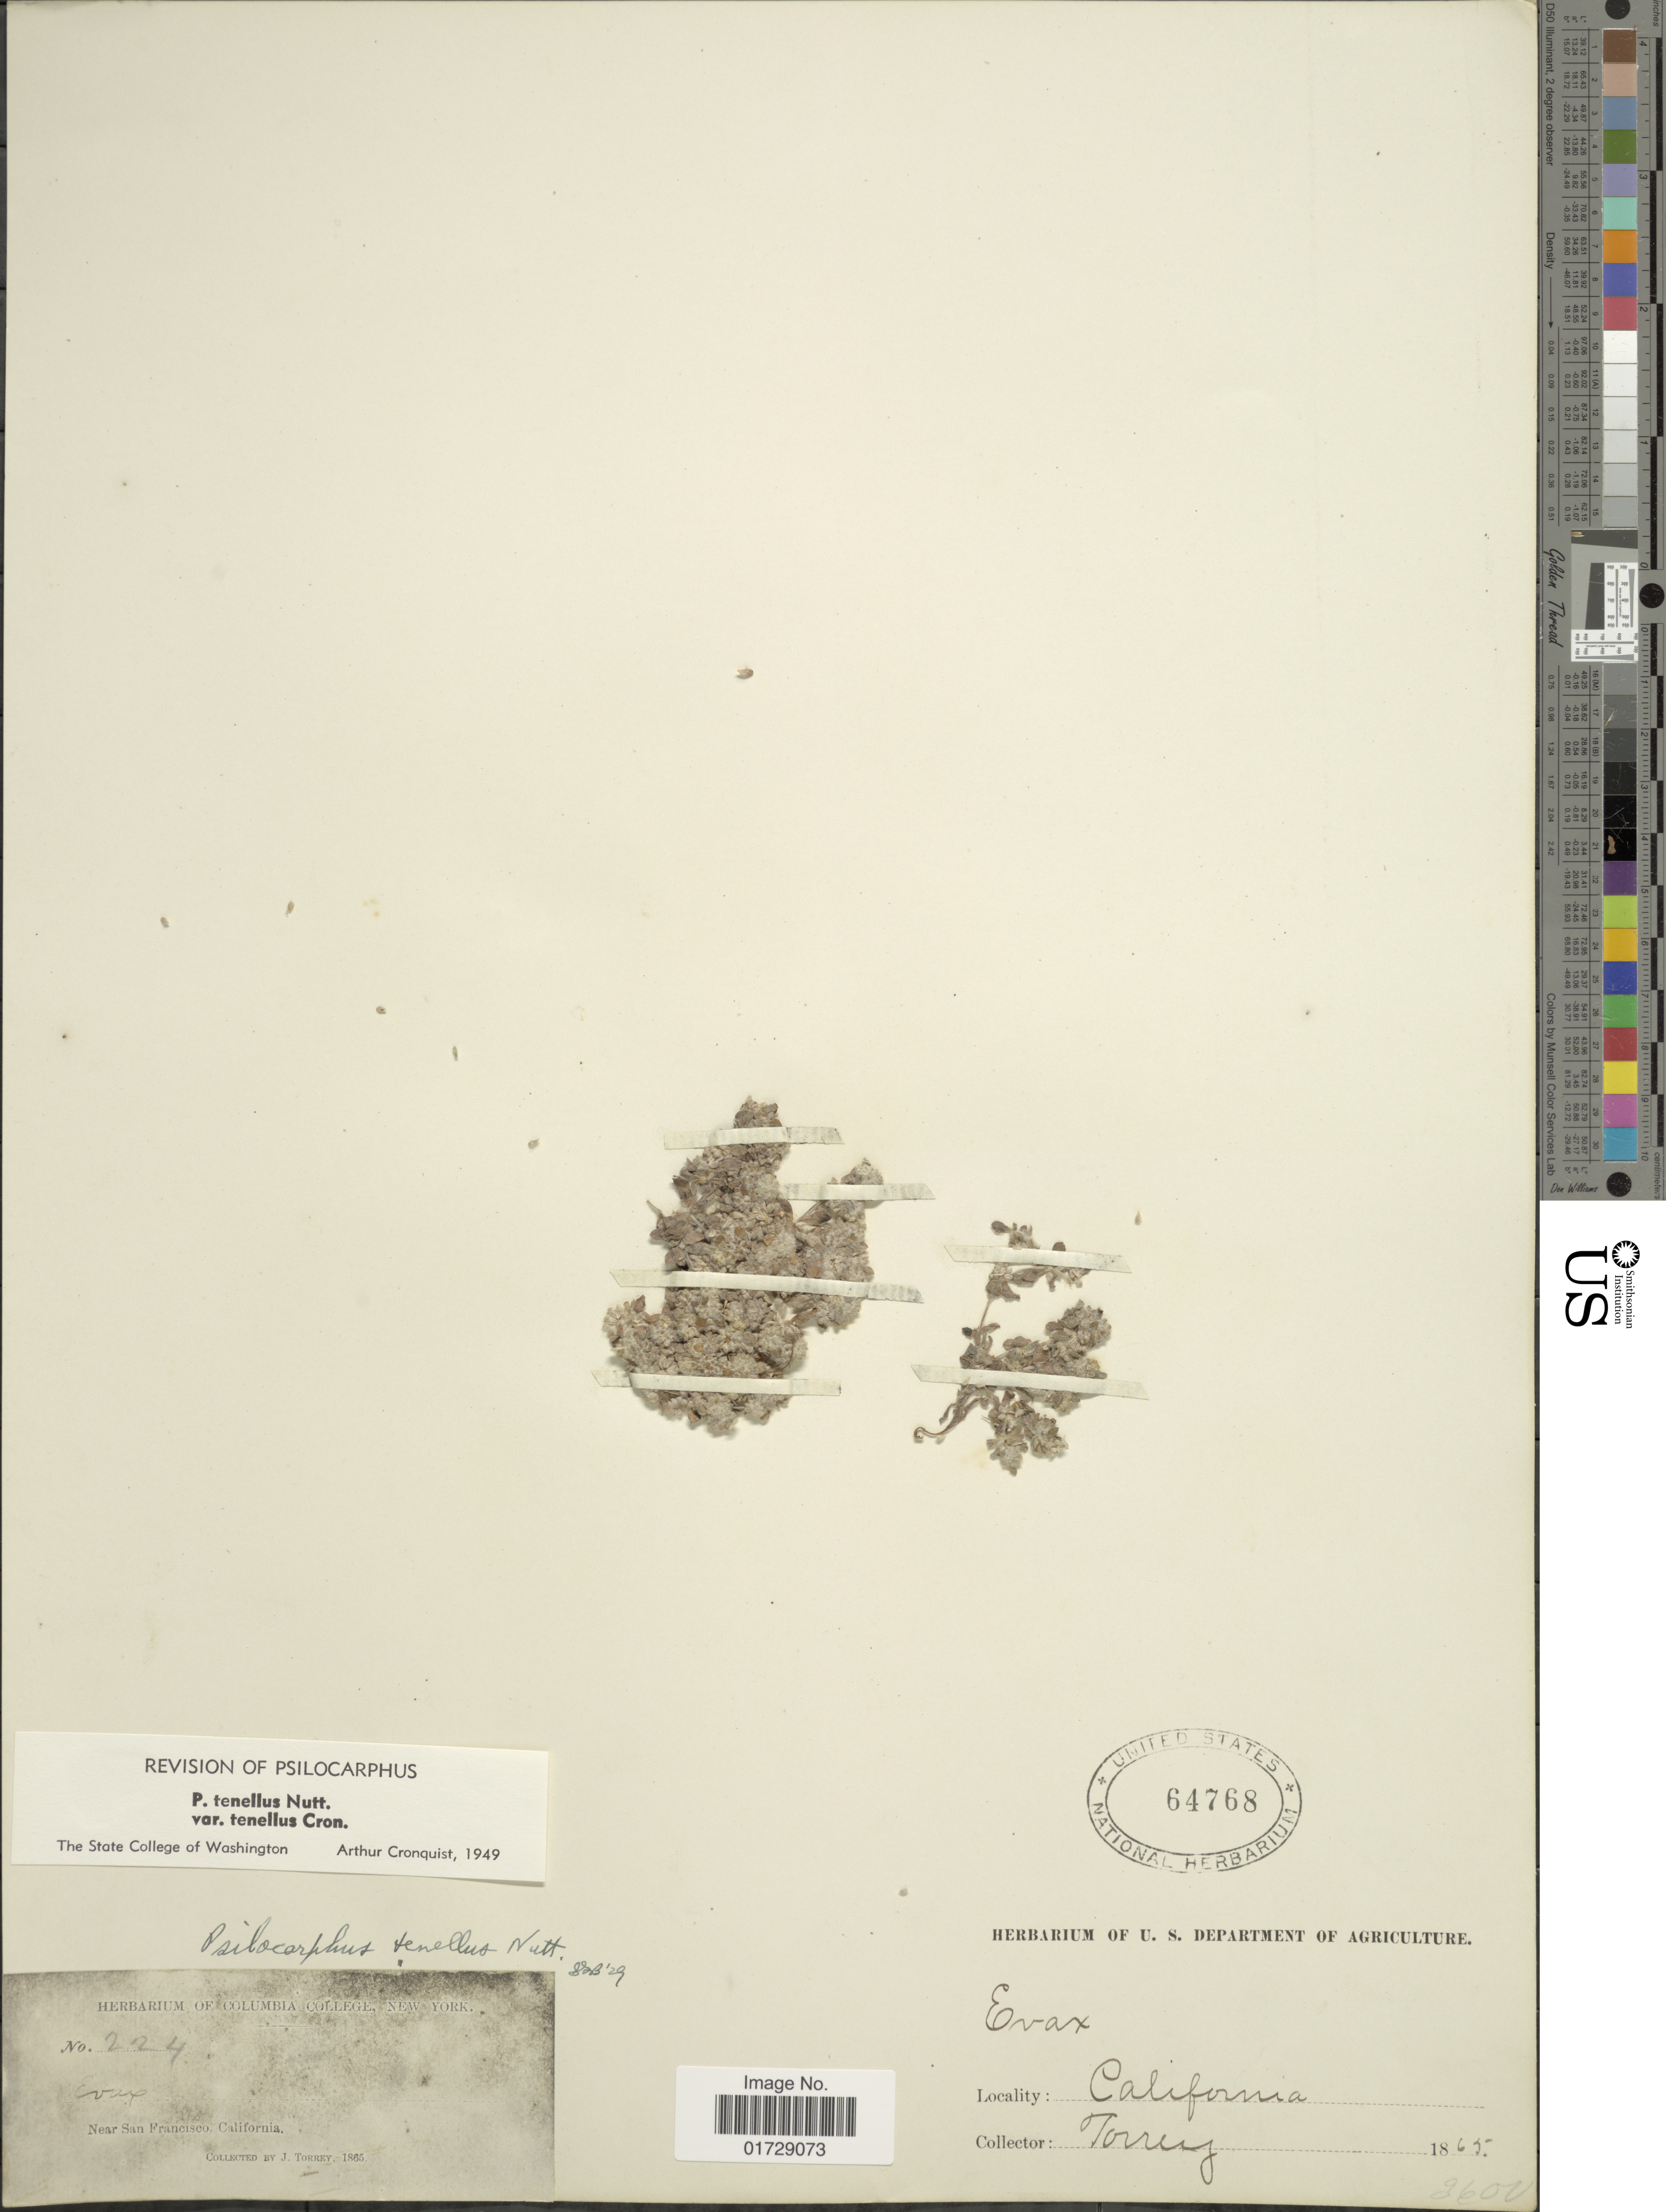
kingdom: Plantae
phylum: Tracheophyta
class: Magnoliopsida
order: Asterales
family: Asteraceae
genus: Psilocarphus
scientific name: Psilocarphus tenellus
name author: Nutt.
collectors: J. Torrey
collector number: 224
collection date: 1865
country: United States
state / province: California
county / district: San Francisco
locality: Near San Francisco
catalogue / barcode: US 64768